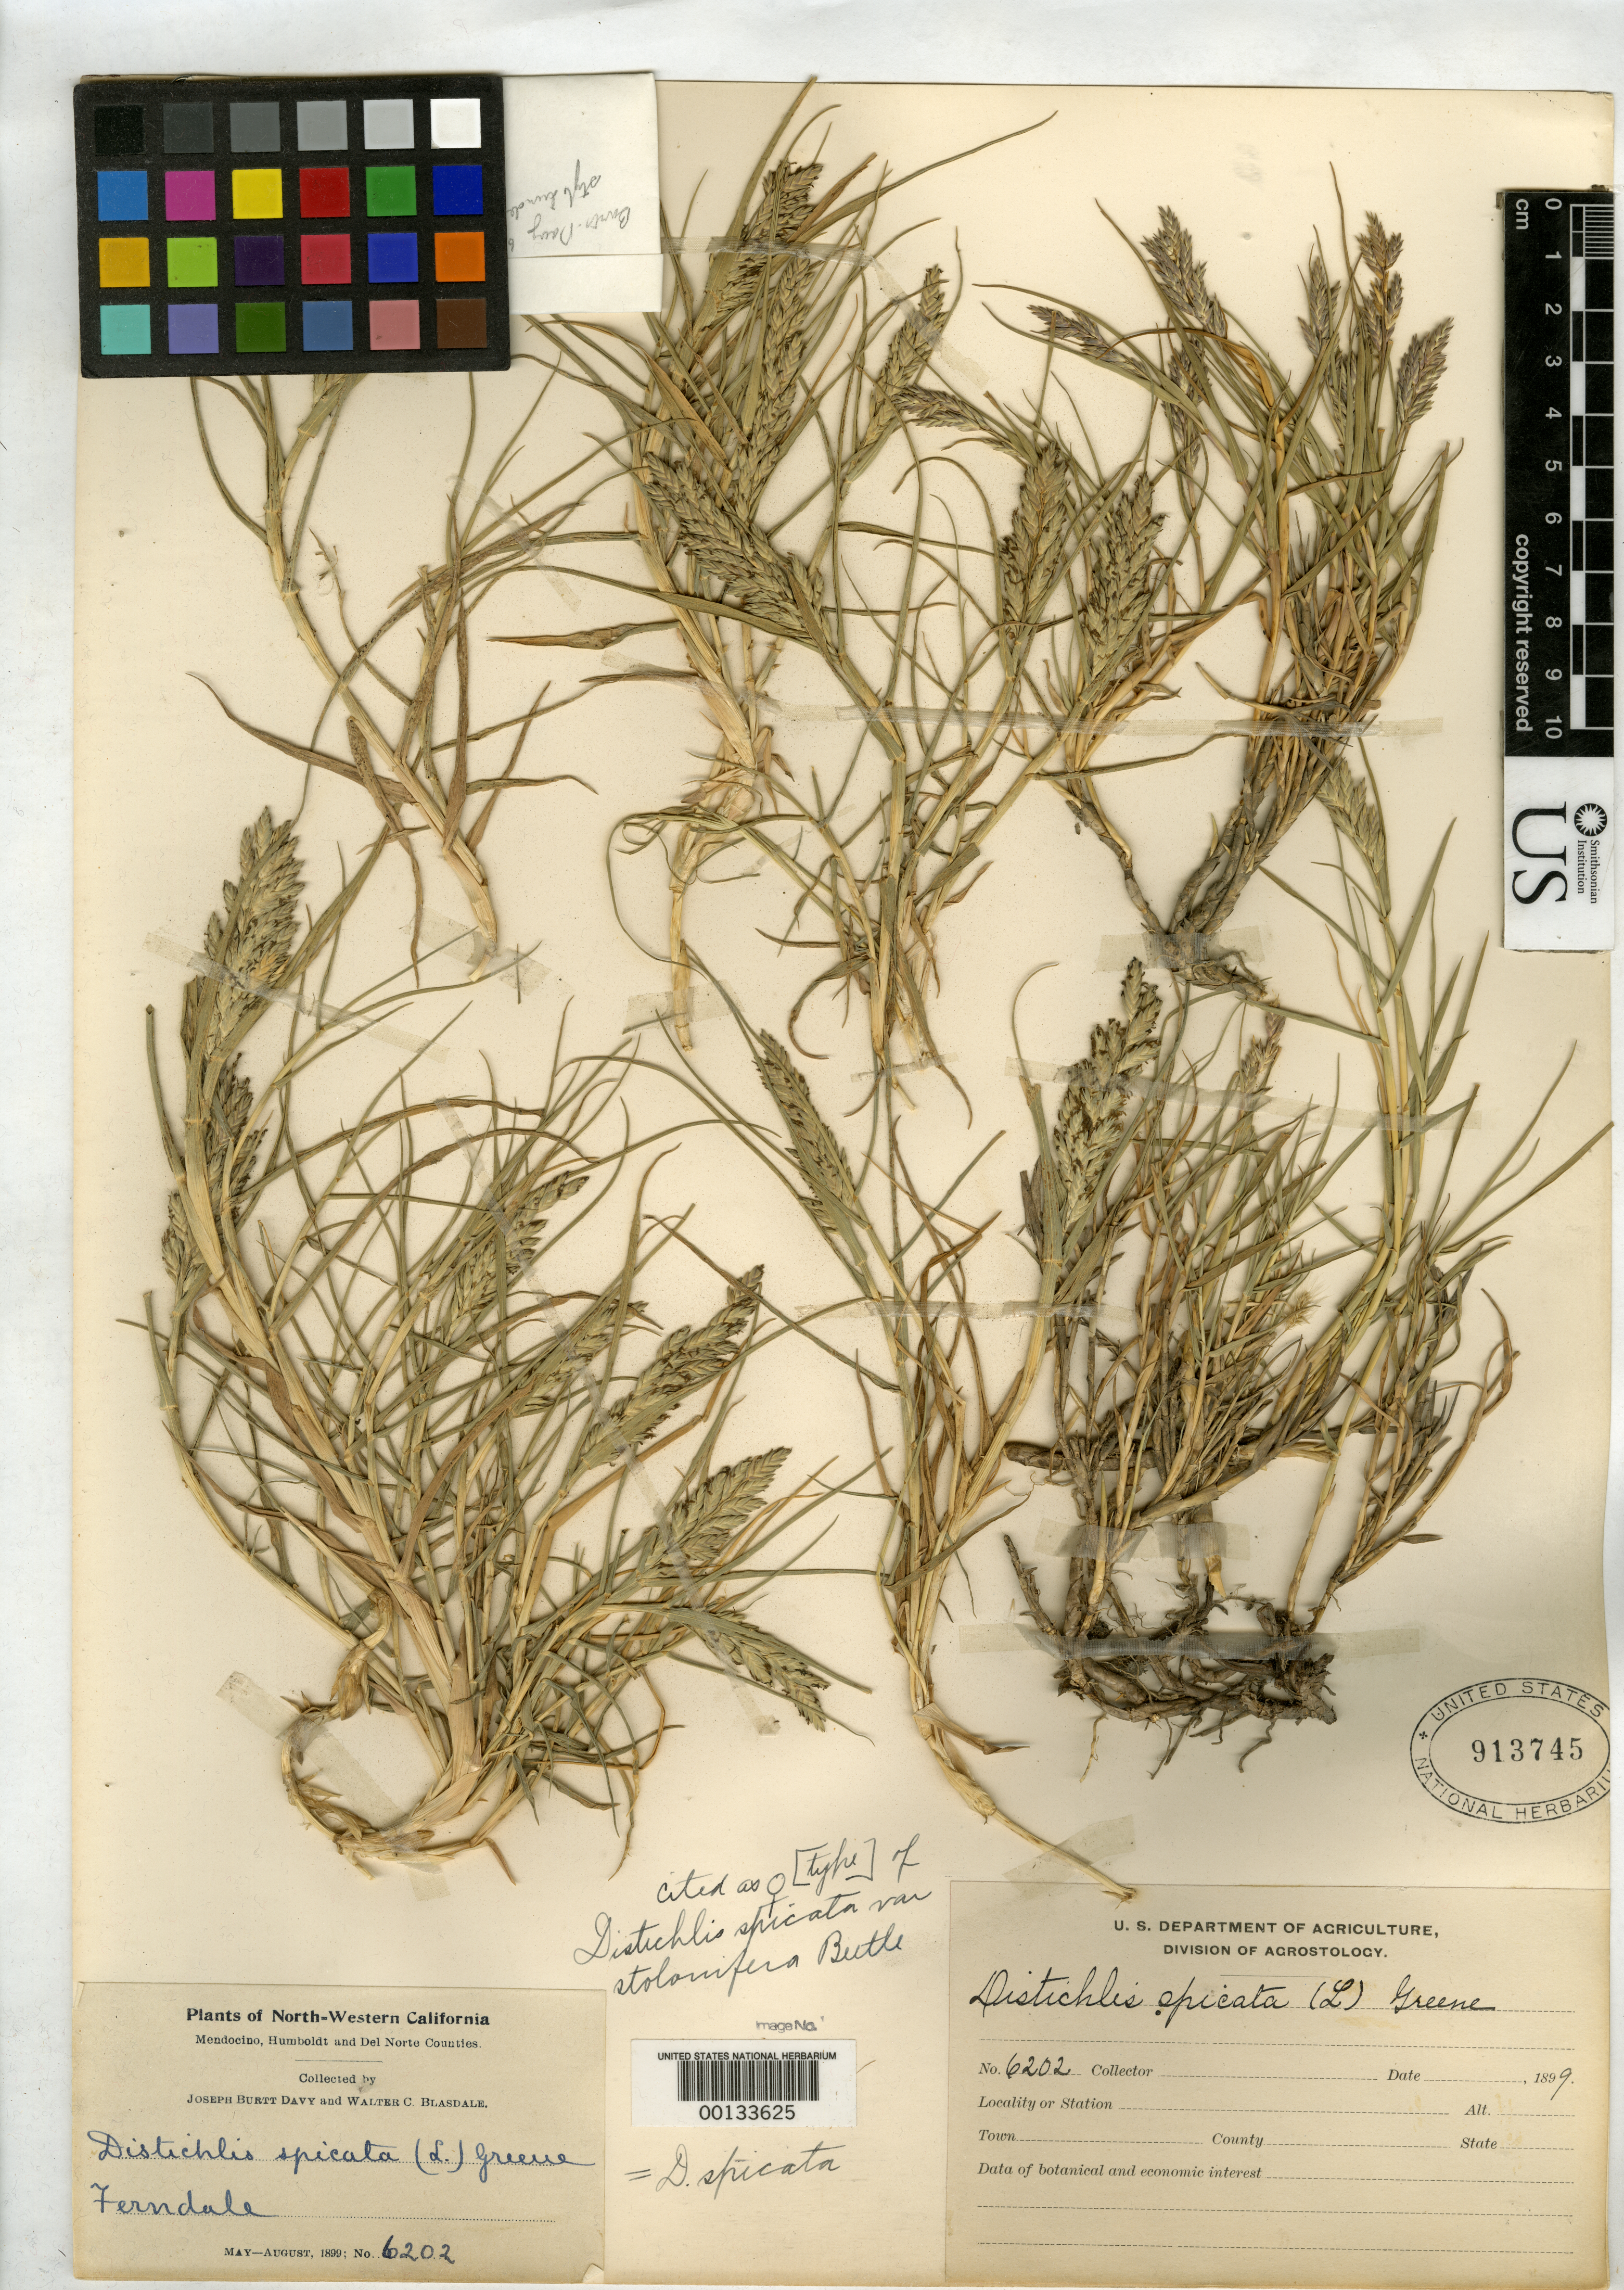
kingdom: Plantae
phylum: Tracheophyta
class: Liliopsida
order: Poales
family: Poaceae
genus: Distichlis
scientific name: Distichlis spicata var. stolonifera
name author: Beetle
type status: Isotype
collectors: J. Burtt Davy & W. Blasdale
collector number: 6202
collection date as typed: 30 Jul 1899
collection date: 1899-07-30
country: United States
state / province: California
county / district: Humboldt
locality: Ferndale.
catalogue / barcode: US 913745